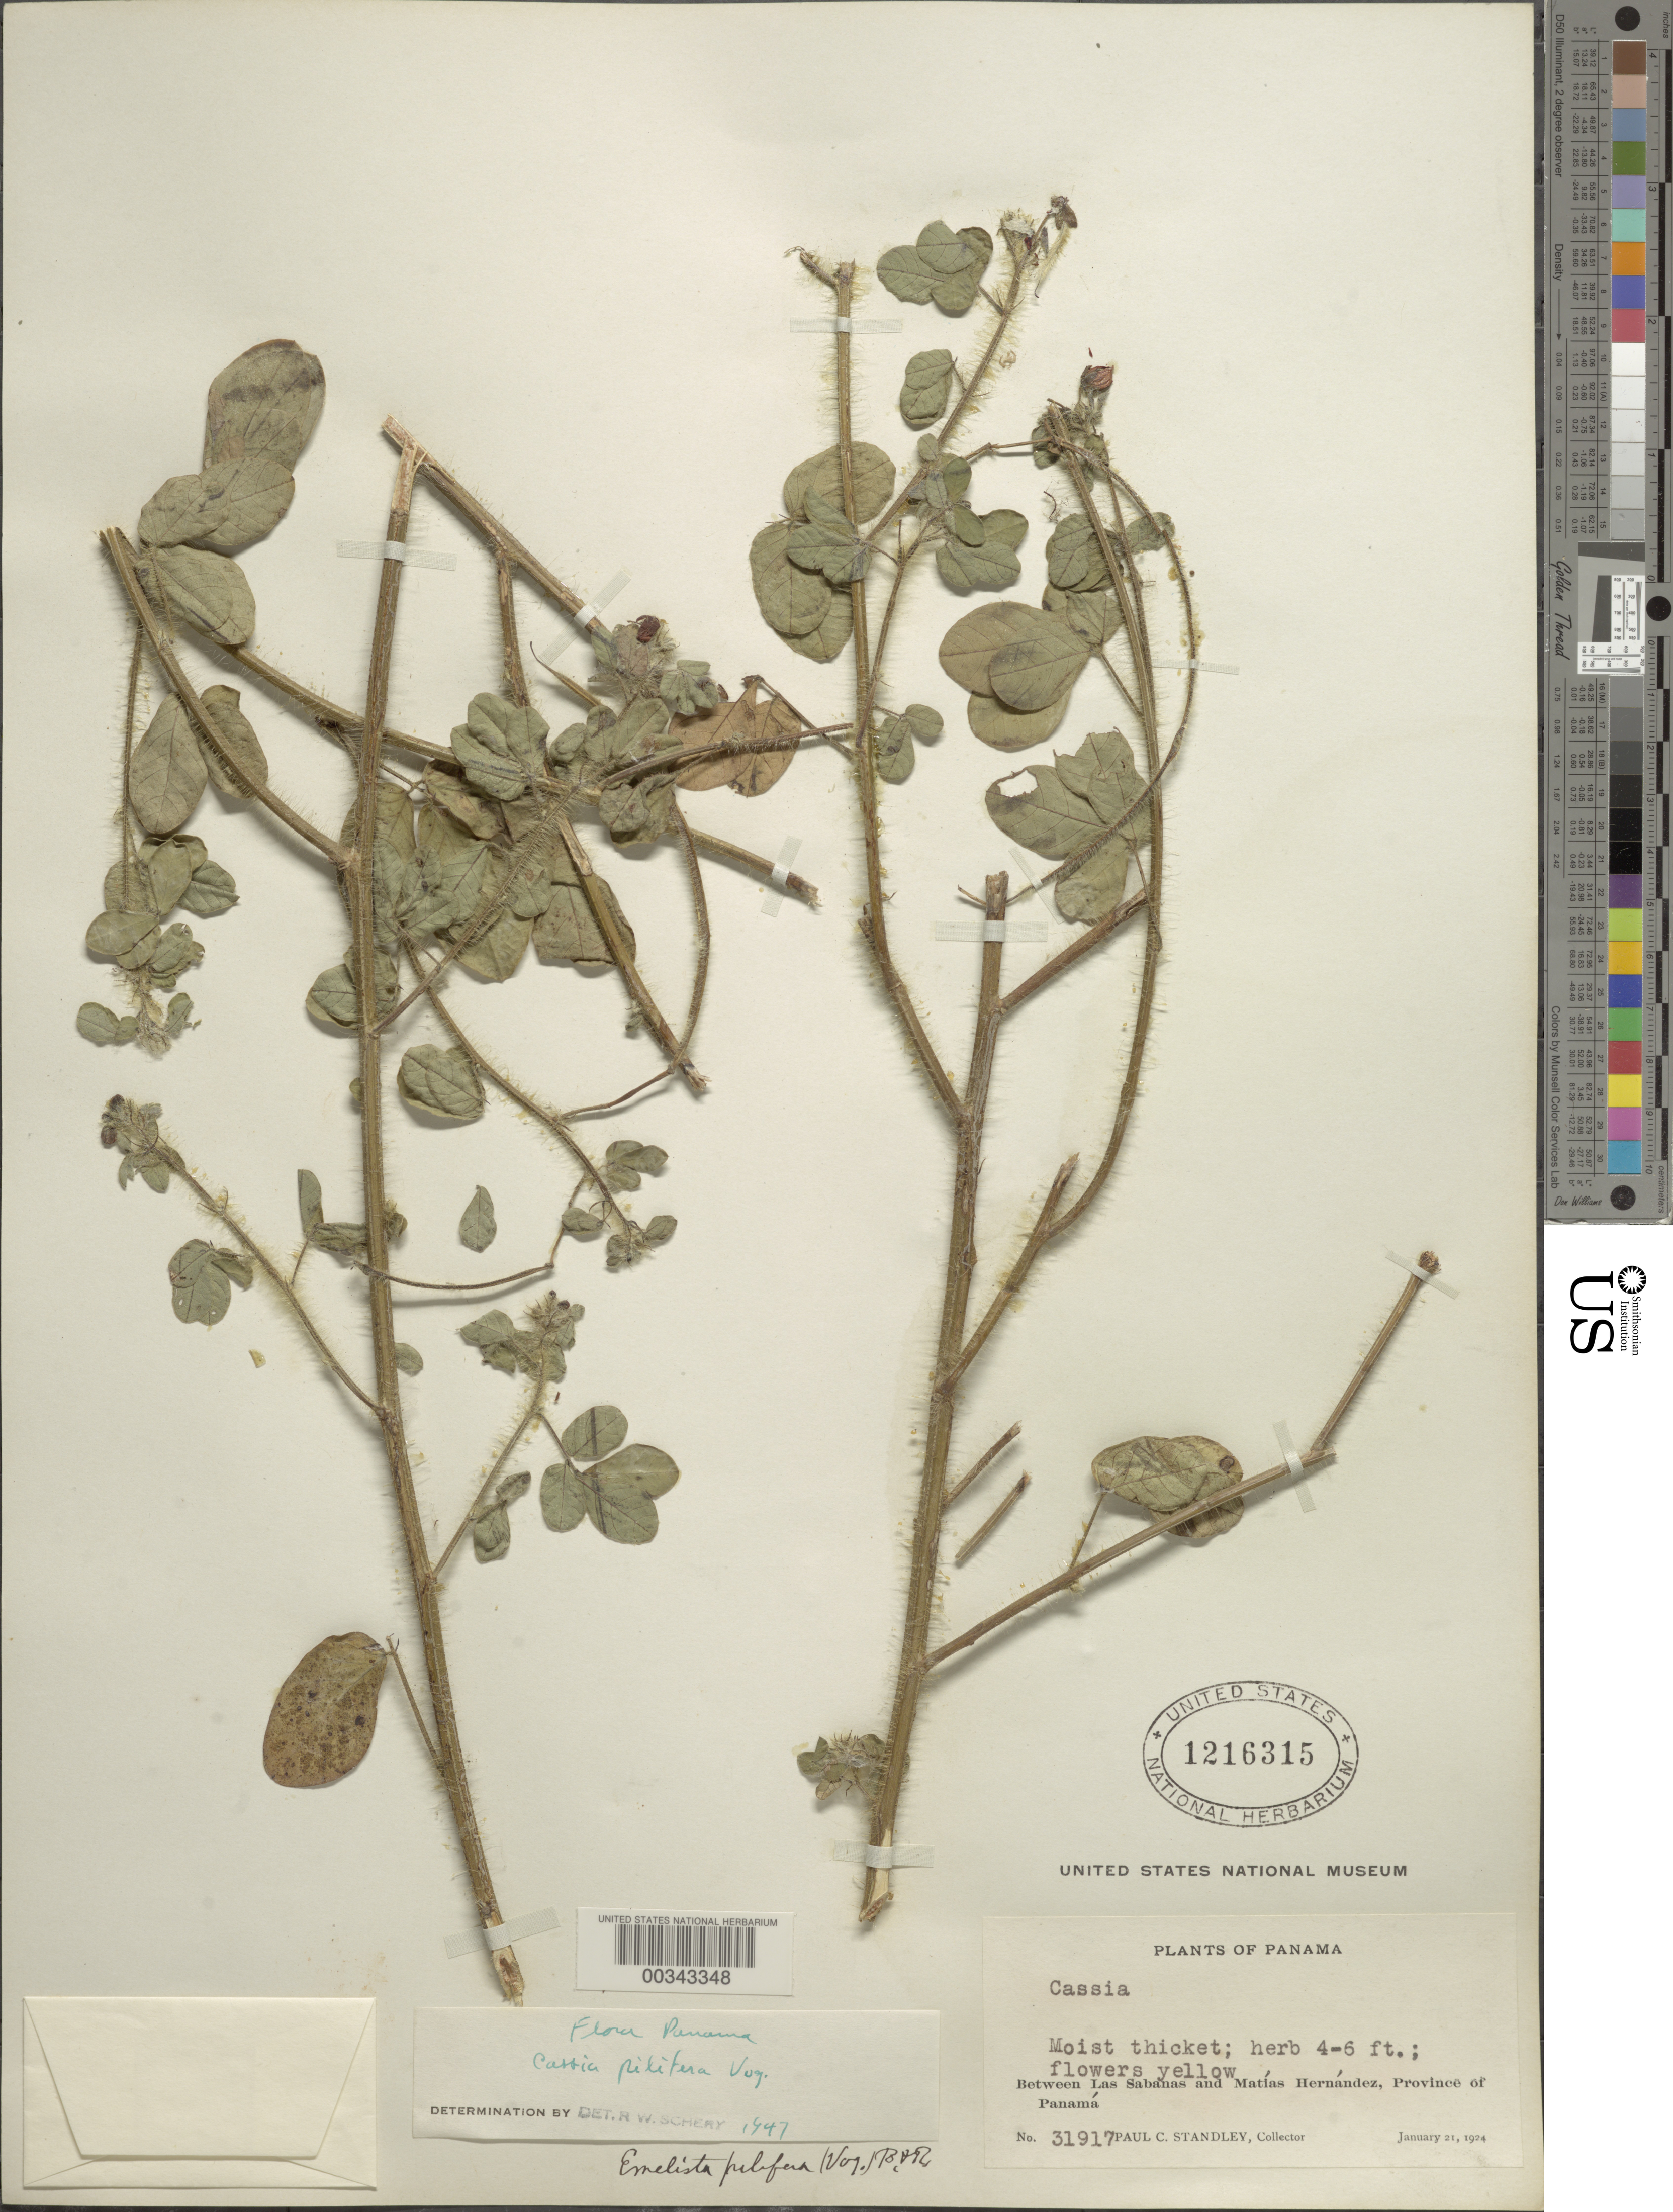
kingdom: Plantae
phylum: Tracheophyta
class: Magnoliopsida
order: Fabales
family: Fabaceae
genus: Senna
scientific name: Senna pilifera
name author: (Vogel) H.S. Irwin & Barneby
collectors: P. C. Standley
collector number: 31917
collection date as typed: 21 Jan 1924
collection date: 1924-01-21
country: Panama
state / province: Panamá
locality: Between las Sabanas and Matias Hernandez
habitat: Moist thickets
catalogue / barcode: US 1216315